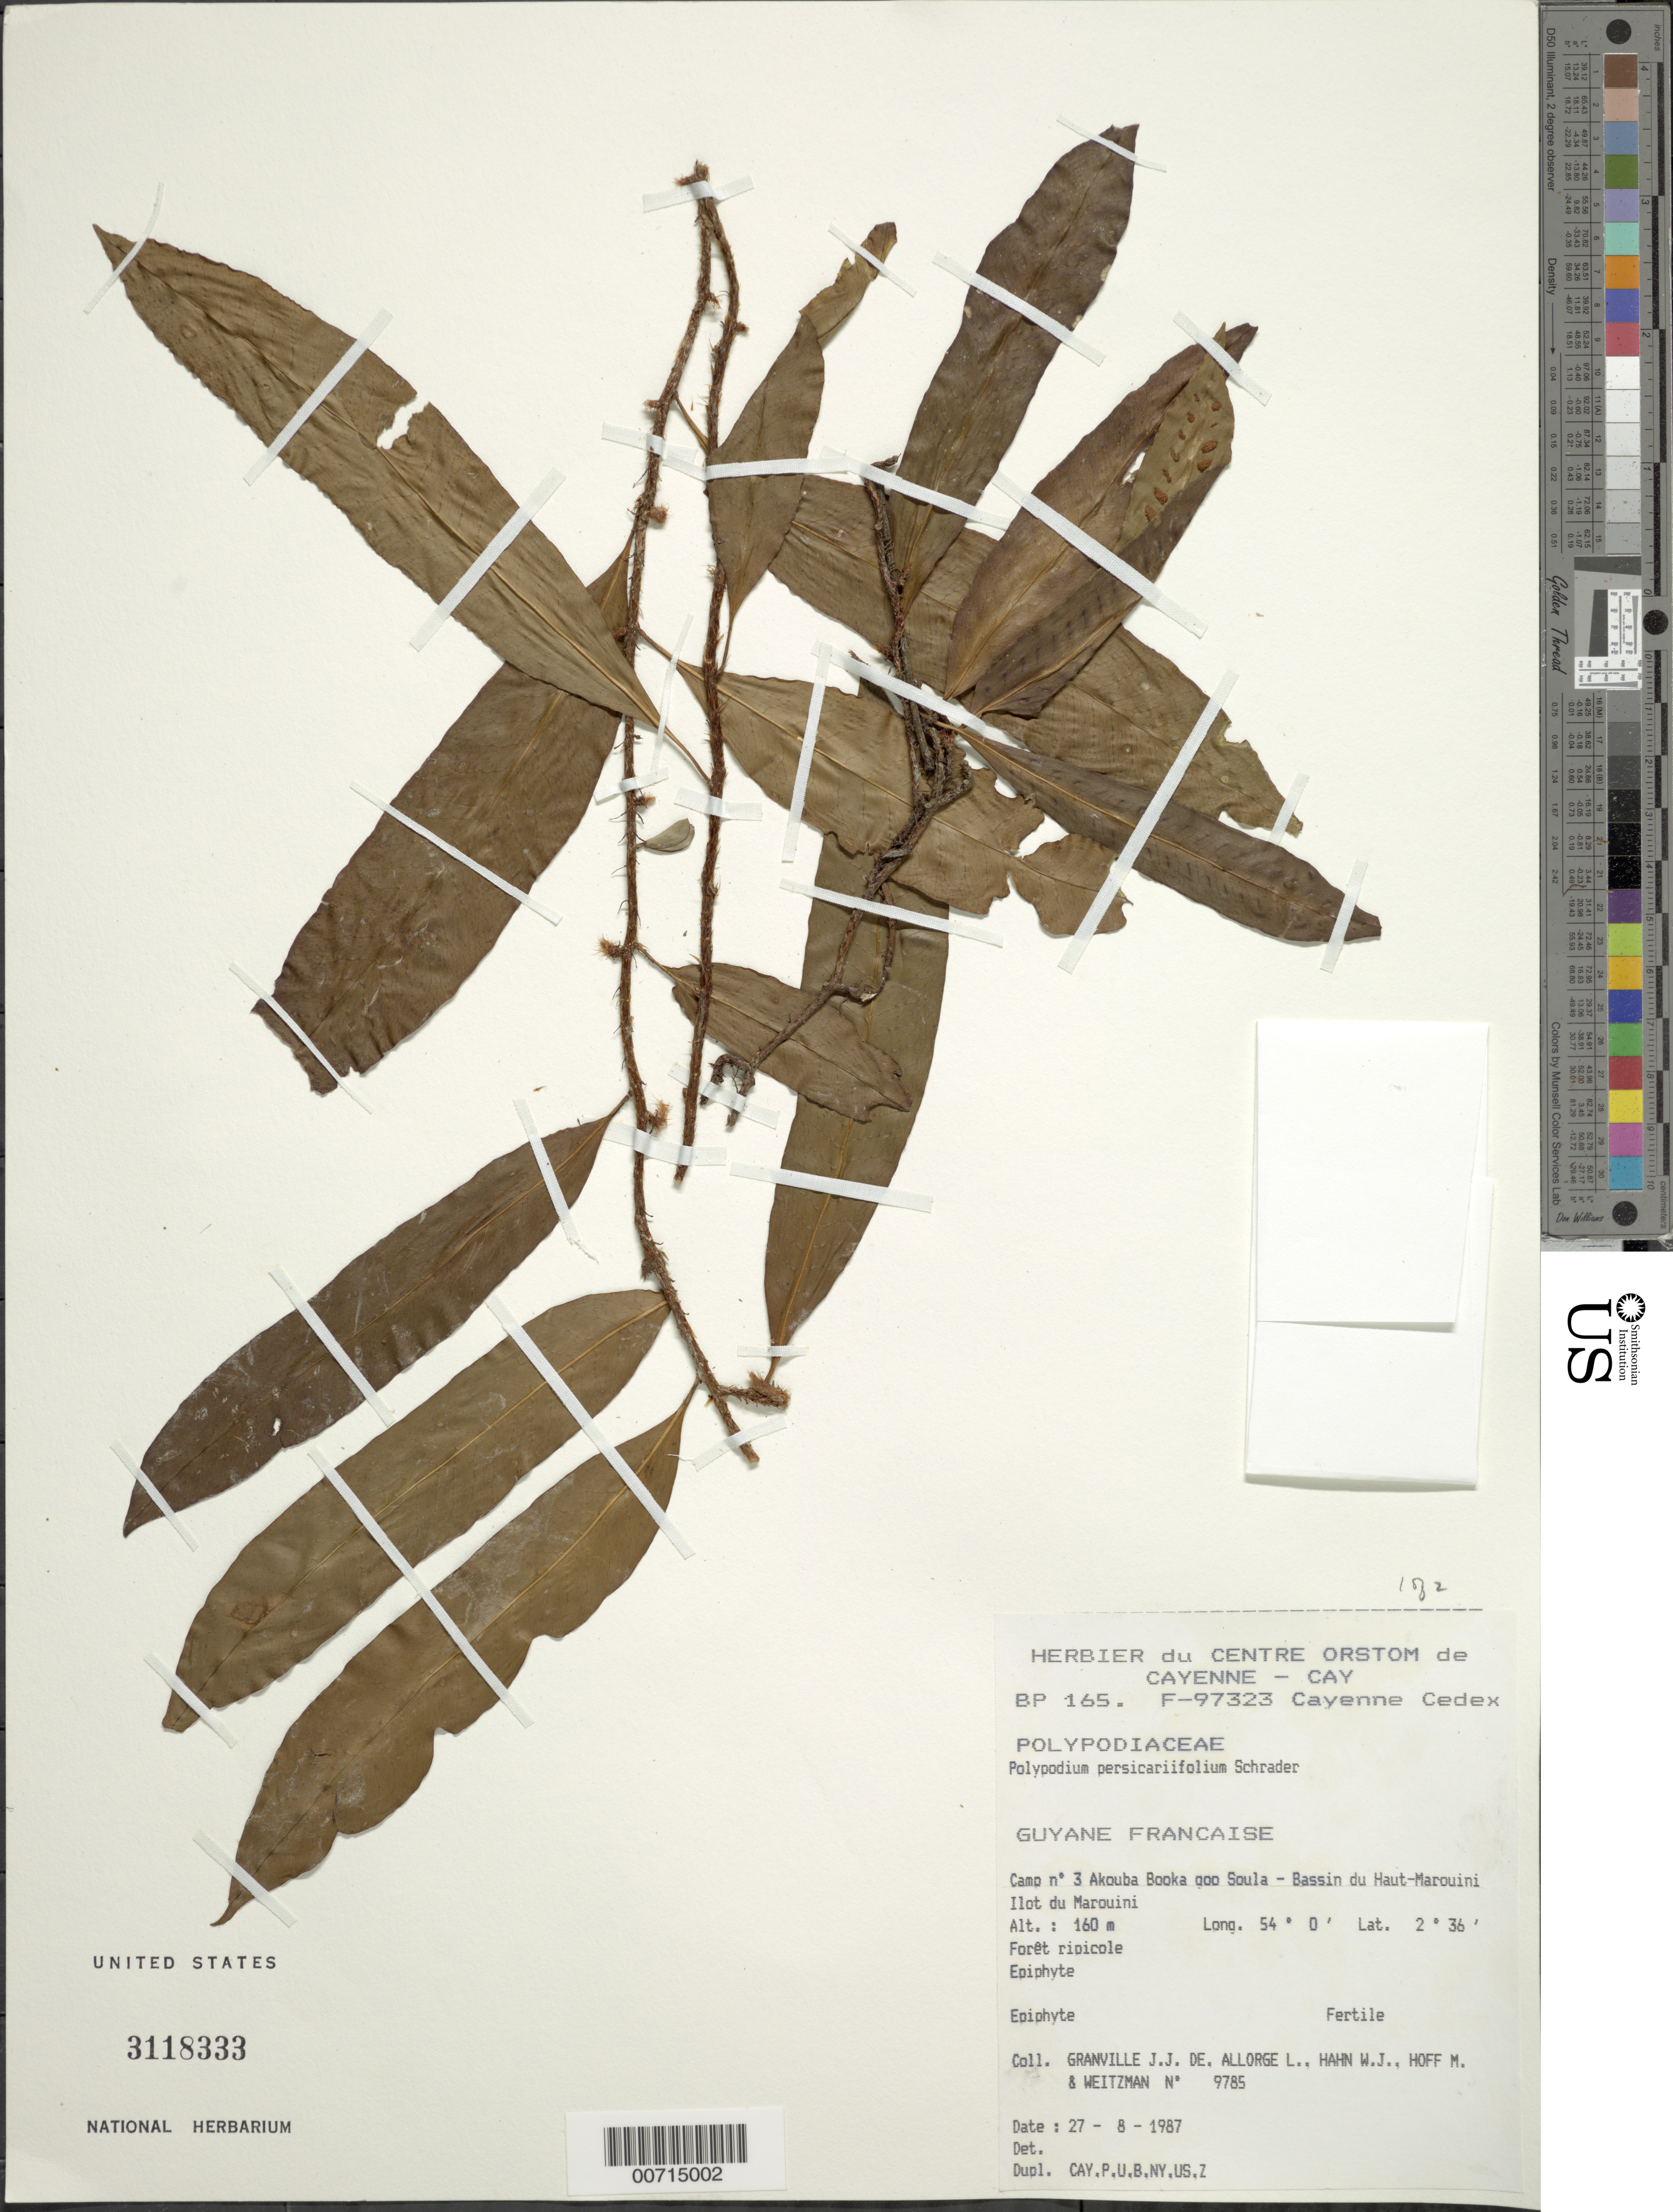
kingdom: Plantae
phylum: Tracheophyta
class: Polypodiopsida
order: Polypodiales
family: Polypodiaceae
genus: Microgramma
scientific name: Microgramma persicariifolia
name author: (Schrad.) C. Presl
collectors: J.-J. de Granville, L. Allorge, W. J. Hahn, M. Hoff & A. L. Weitzman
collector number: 9785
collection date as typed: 27-Aug-87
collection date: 1987-08-27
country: French Guiana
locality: Akouba Booka goo Soula, Camp #3, Bassin du Haut Marouini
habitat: Riparian forest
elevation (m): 160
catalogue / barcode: US 3118333